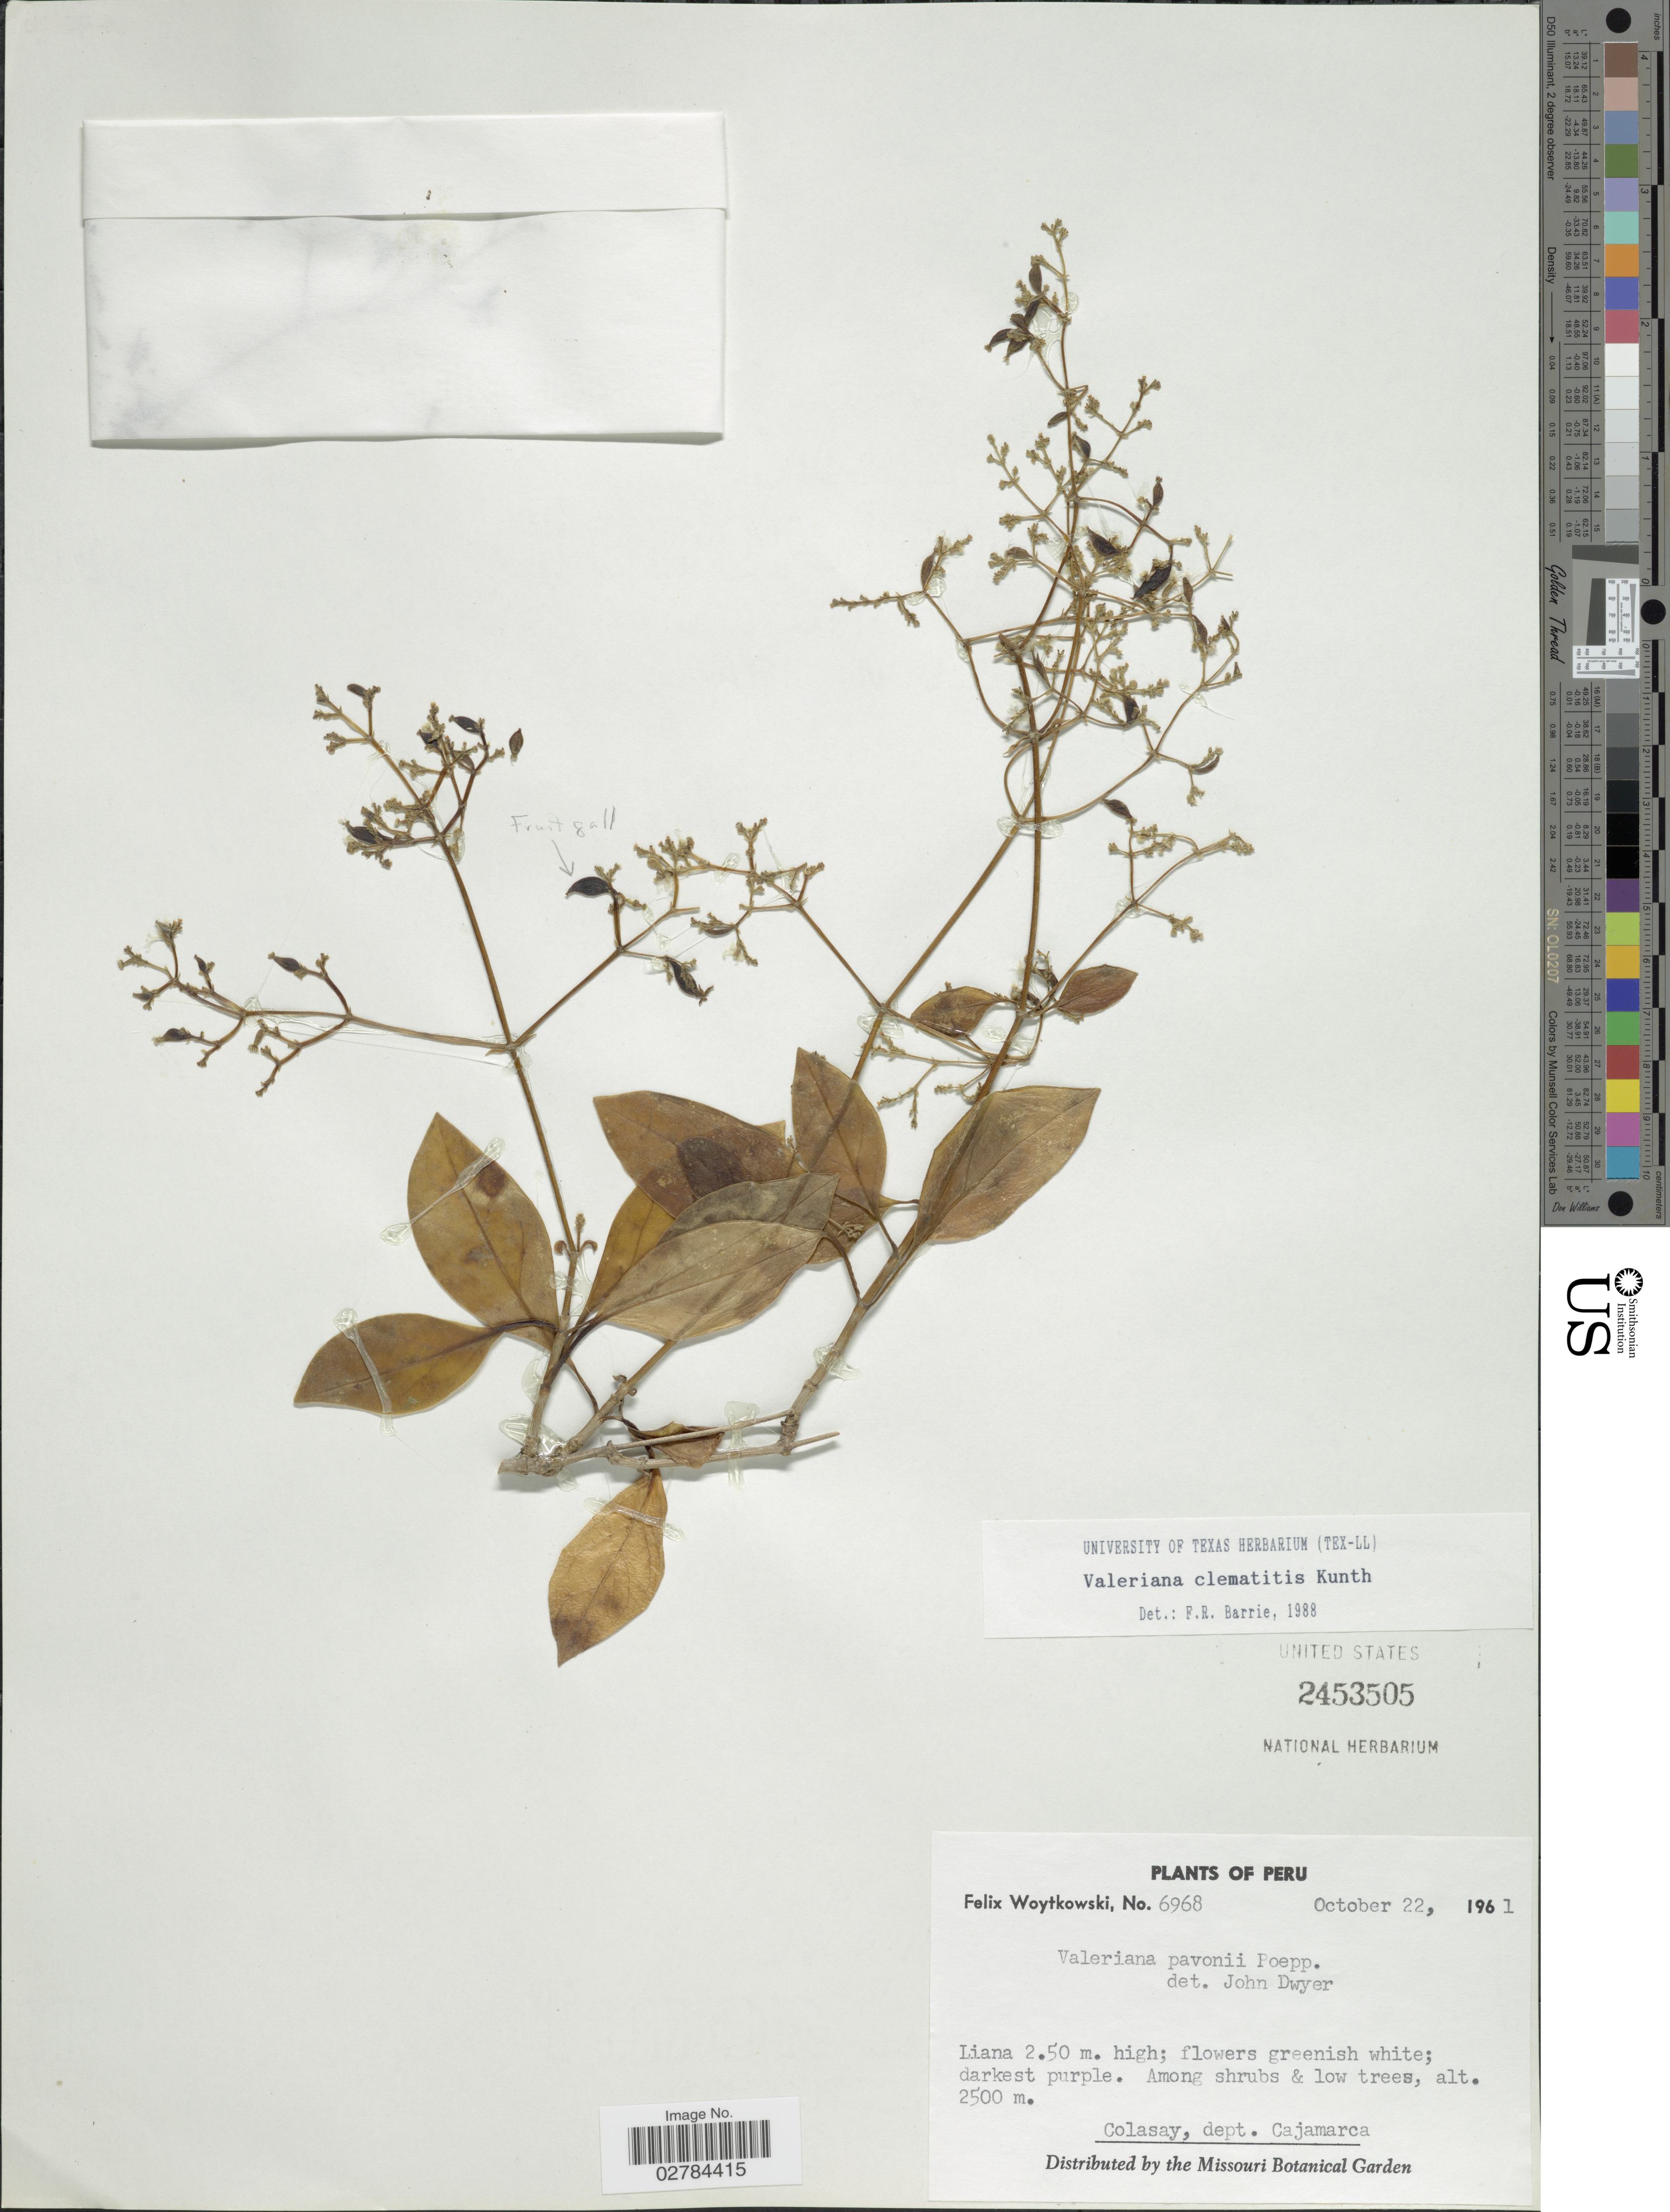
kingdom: Plantae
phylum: Tracheophyta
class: Magnoliopsida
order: Dipsacales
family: Caprifoliaceae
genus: Valeriana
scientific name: Valeriana clematitis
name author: Kunth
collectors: F. Woytkowski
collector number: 6968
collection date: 1961-10-22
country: Peru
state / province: Cajamarca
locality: Colasay, dept. Cajamarca.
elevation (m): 2500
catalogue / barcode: US 2453505